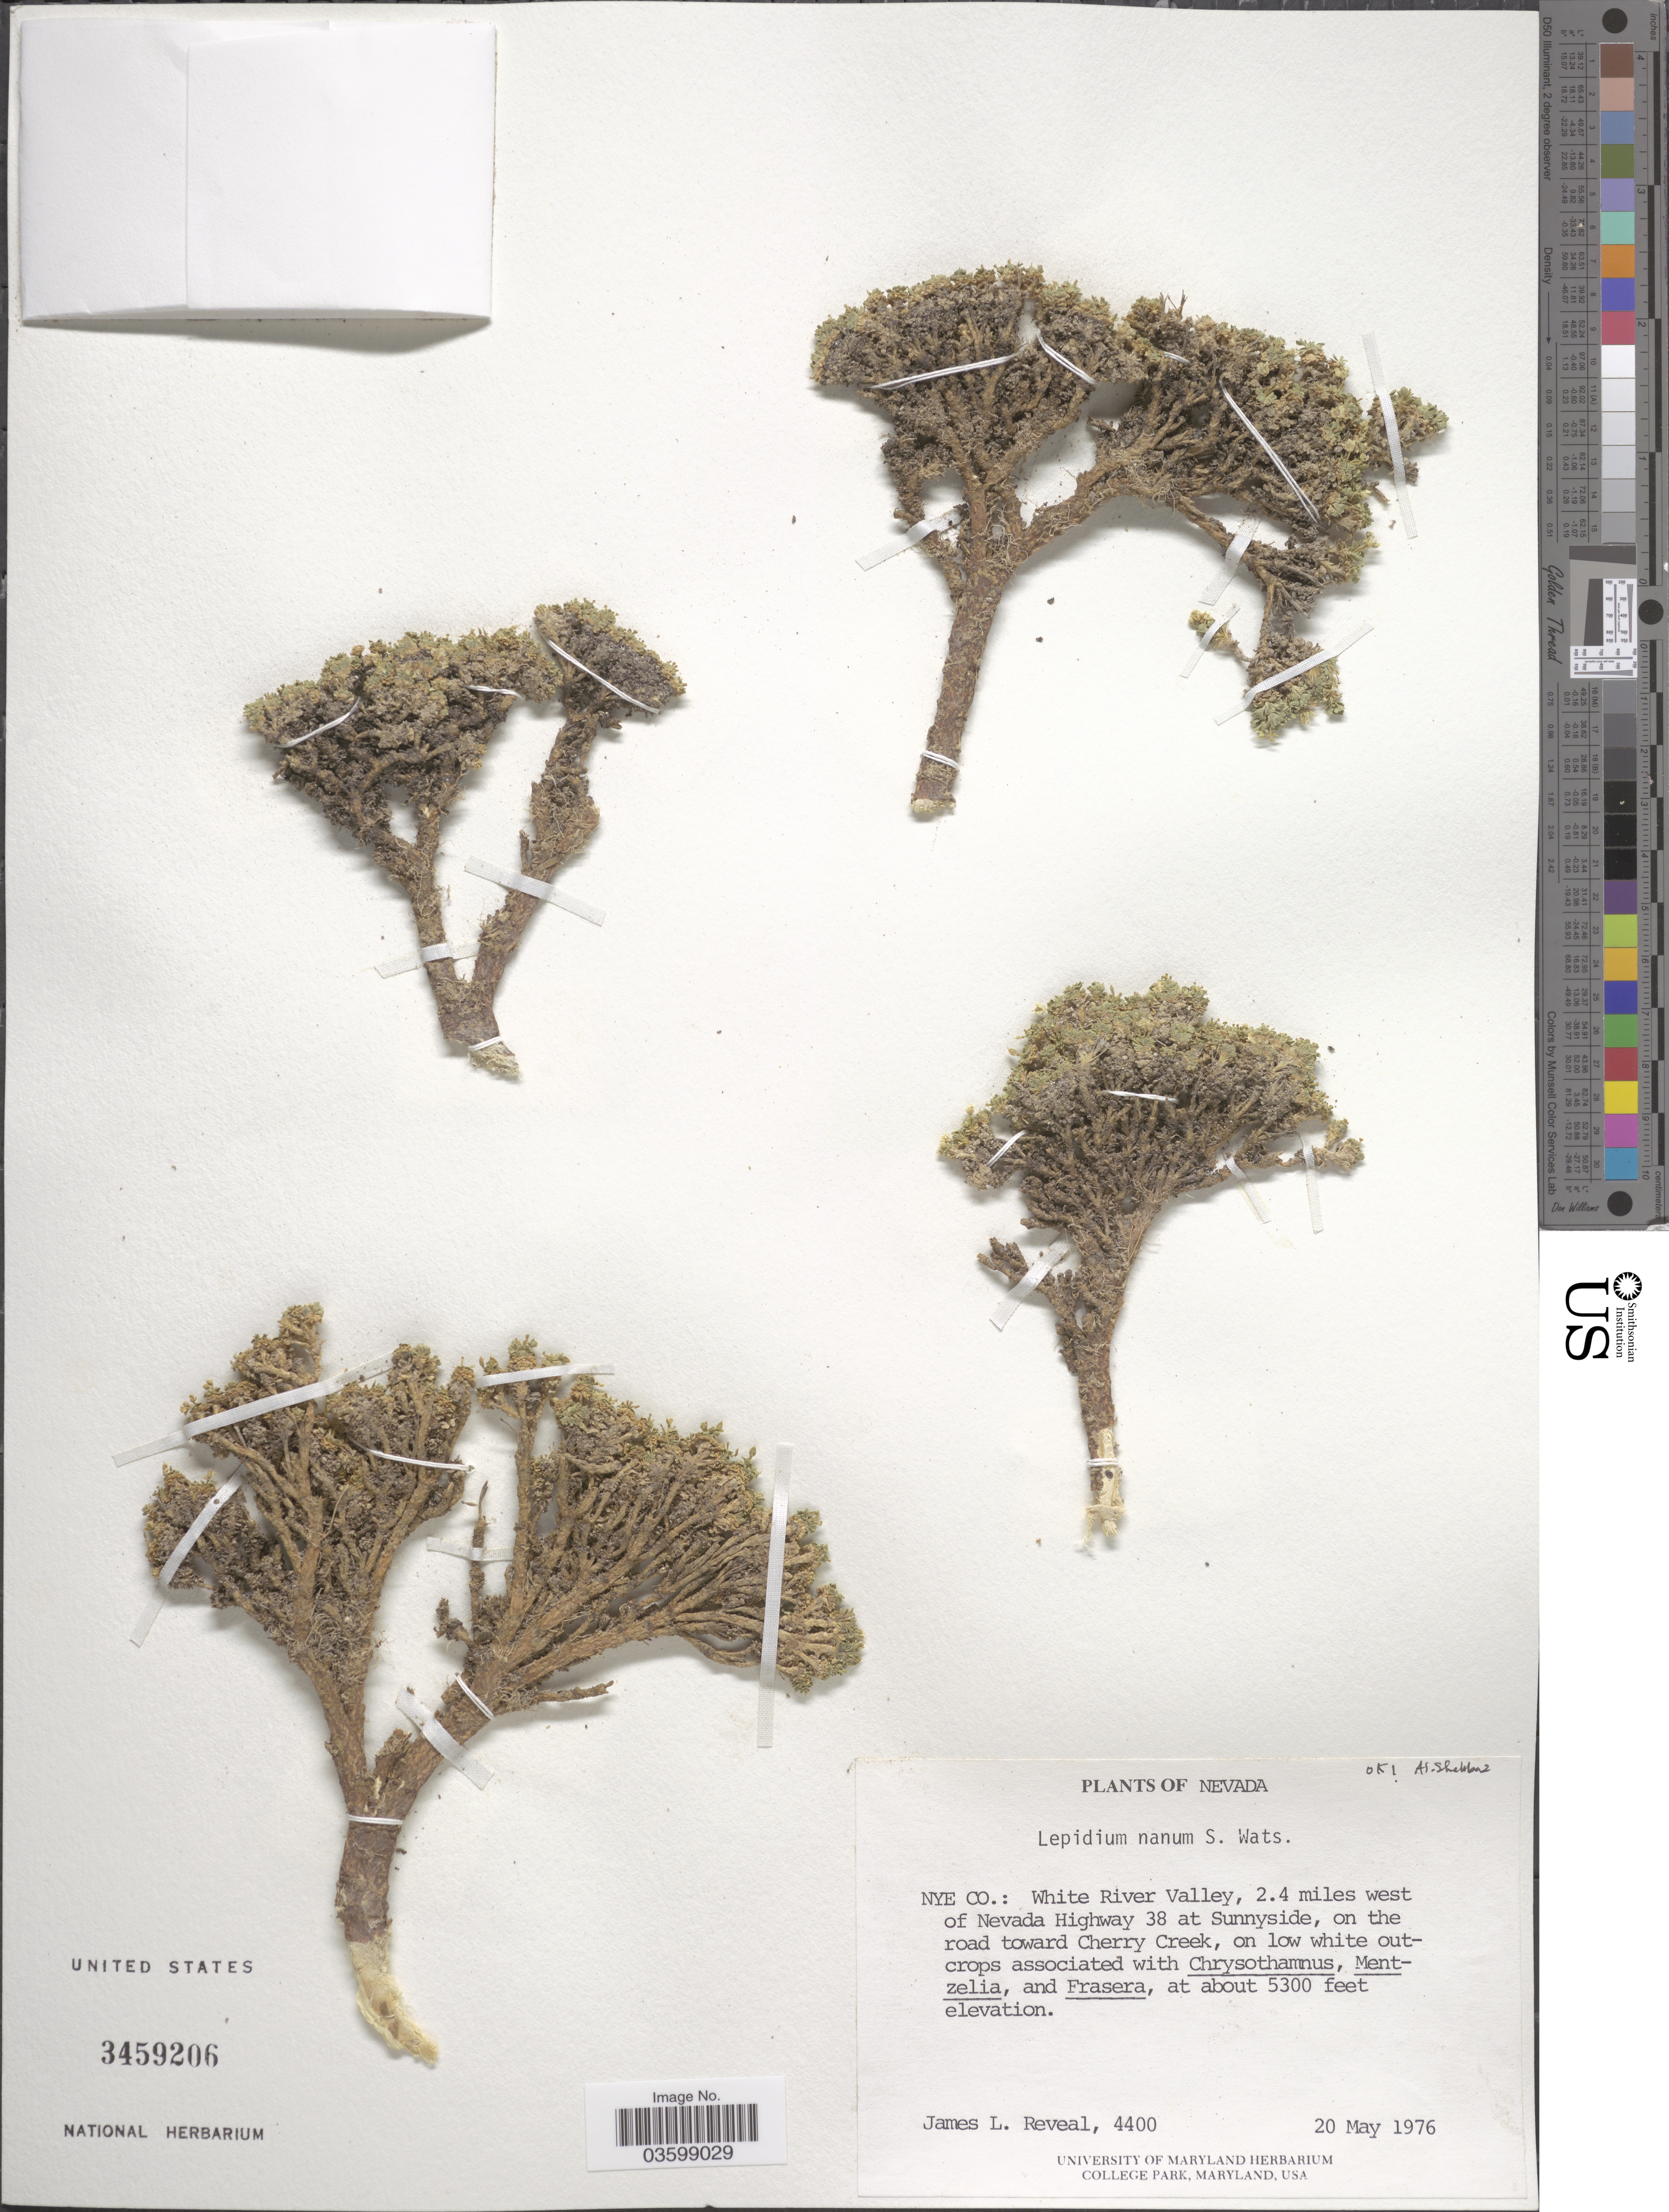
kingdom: Plantae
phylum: Tracheophyta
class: Magnoliopsida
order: Brassicales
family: Brassicaceae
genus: Lepidium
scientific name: Lepidium nanum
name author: S. Watson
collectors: J. L. Reveal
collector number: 4400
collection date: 1976-05-20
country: United States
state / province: Nevada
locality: Nye Co.: White River Valley, 2.4 miles west of Nevada Highway 38 at Sunnyside, on the road toward Cherry Creek.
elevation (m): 1615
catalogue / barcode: US 3459206